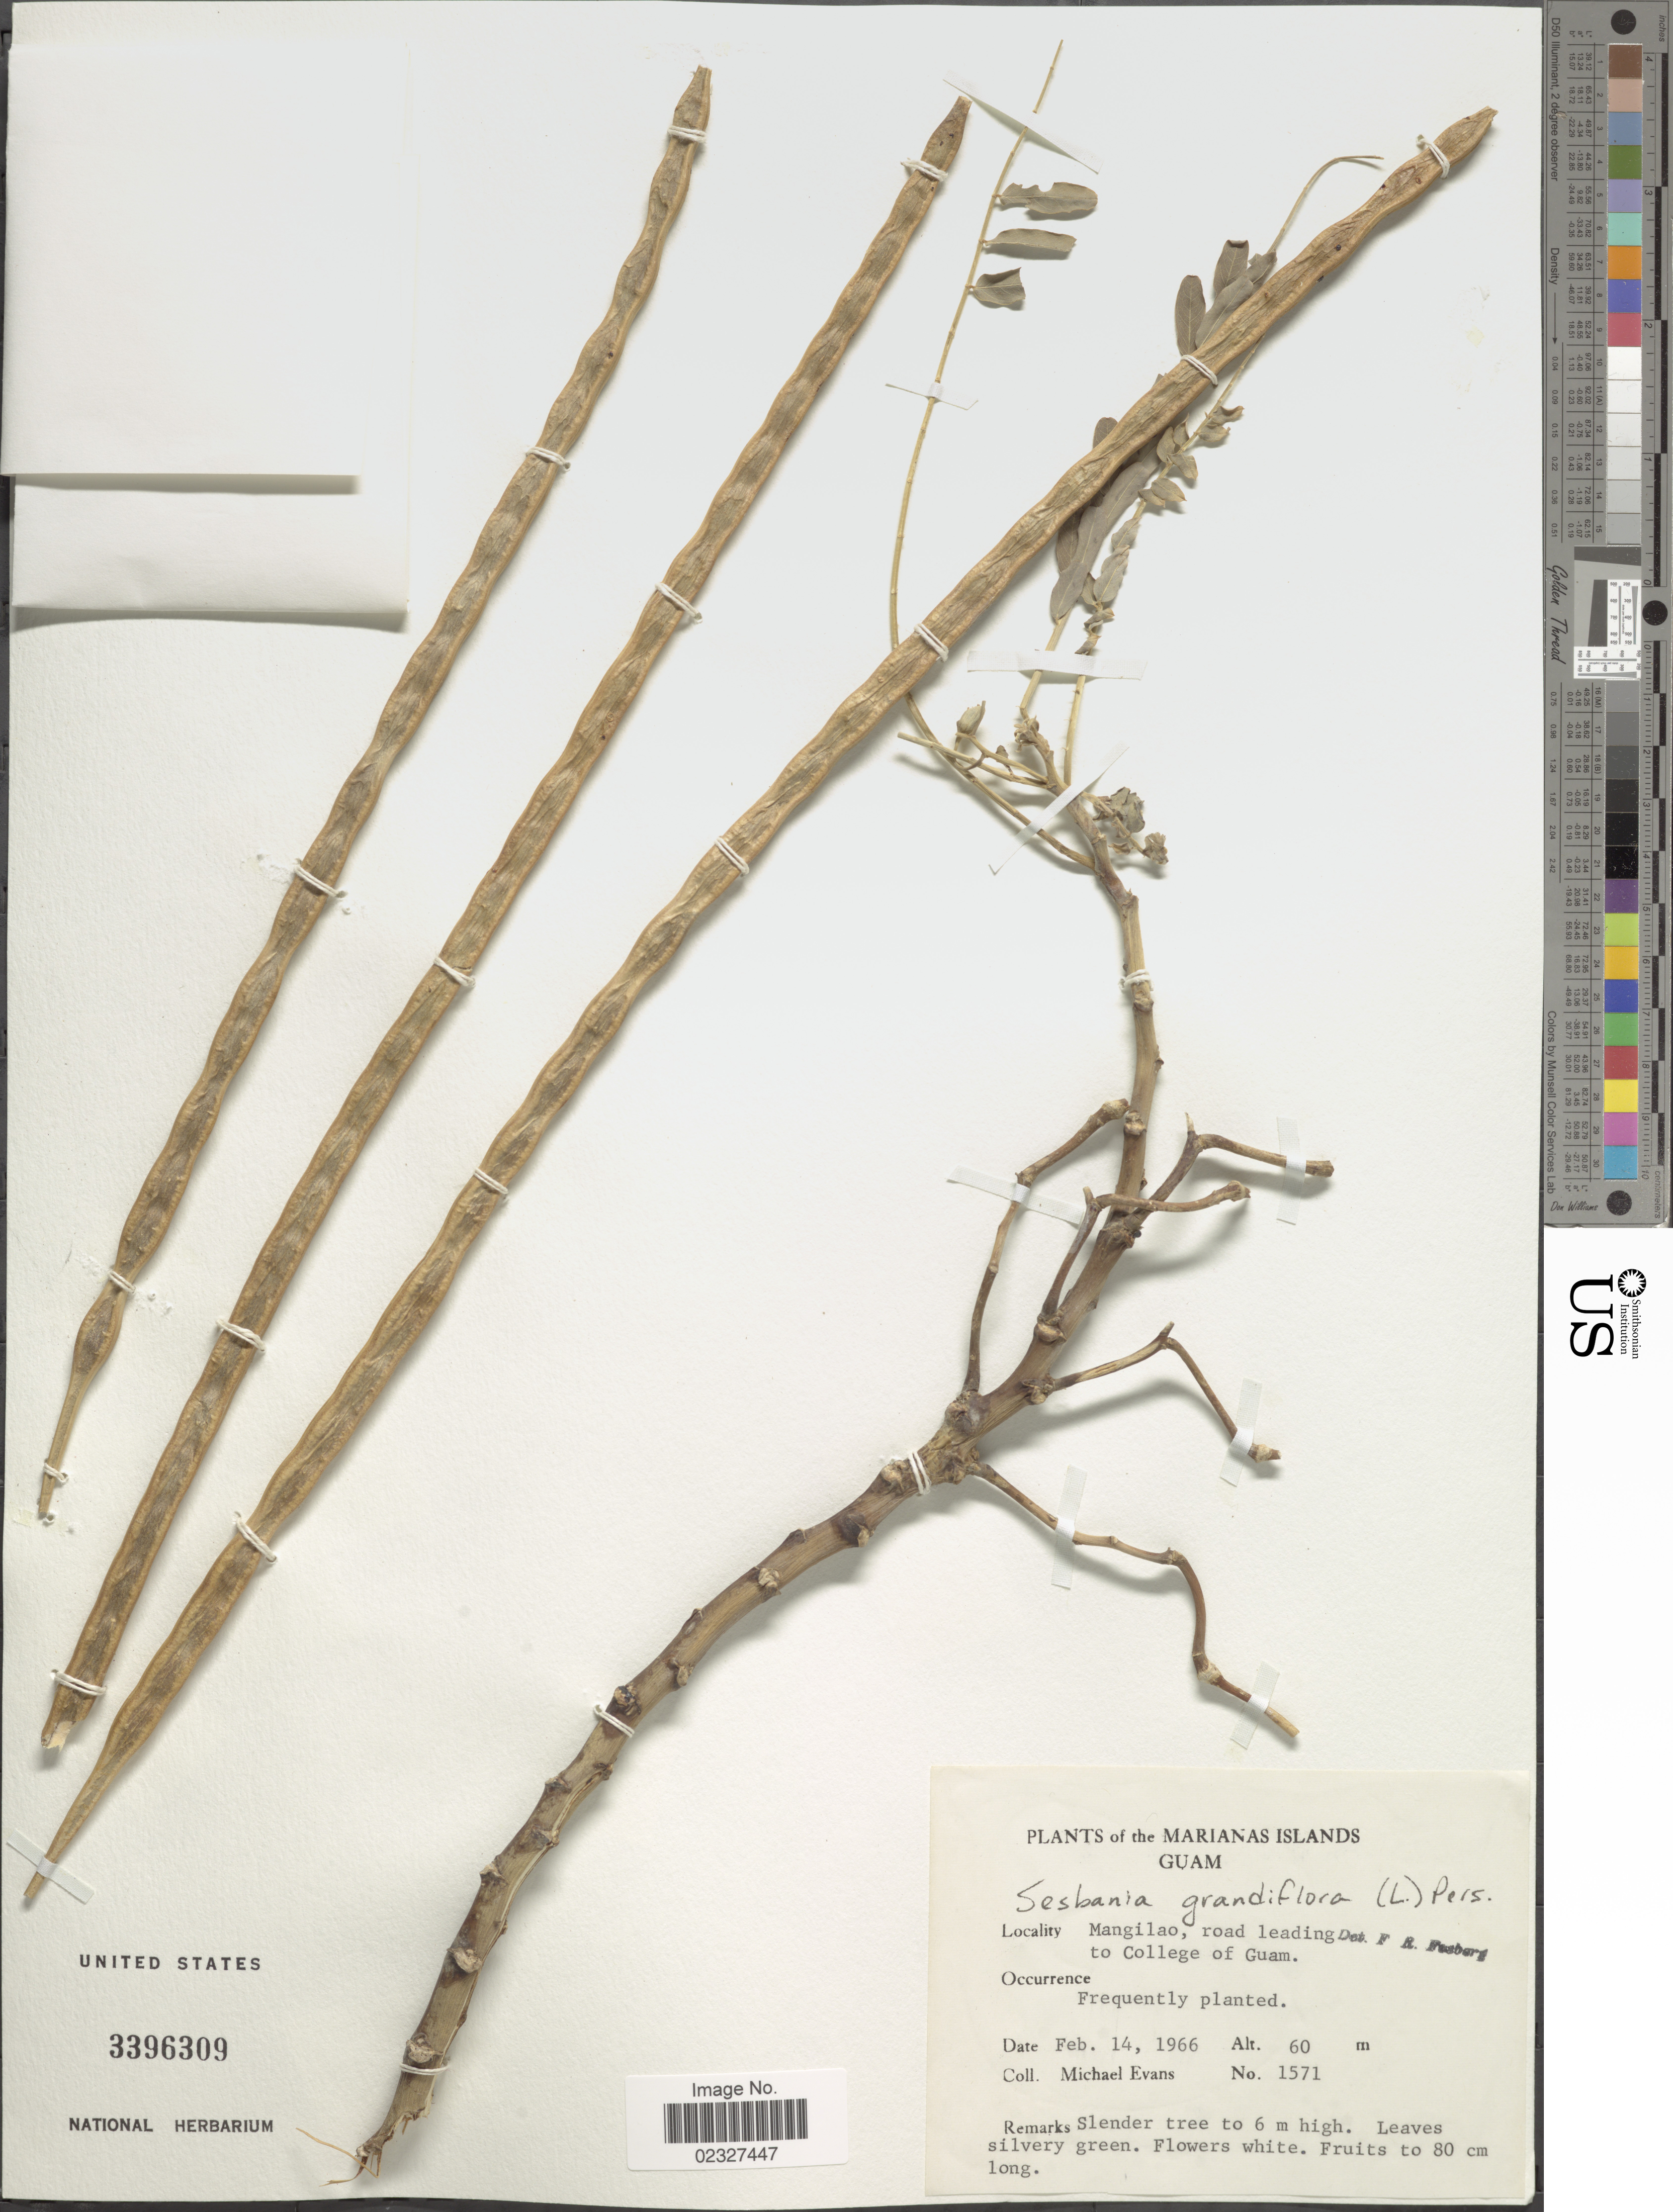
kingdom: Plantae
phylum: Tracheophyta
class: Magnoliopsida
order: Fabales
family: Fabaceae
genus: Sesbania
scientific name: Sesbania grandiflora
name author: (L.) Poir.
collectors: M. Evans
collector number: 1571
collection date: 1966-02-14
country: Guam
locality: The Marianas Islands, Guam, Mangilao, road leading to College of Guam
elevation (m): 60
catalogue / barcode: US 3396309